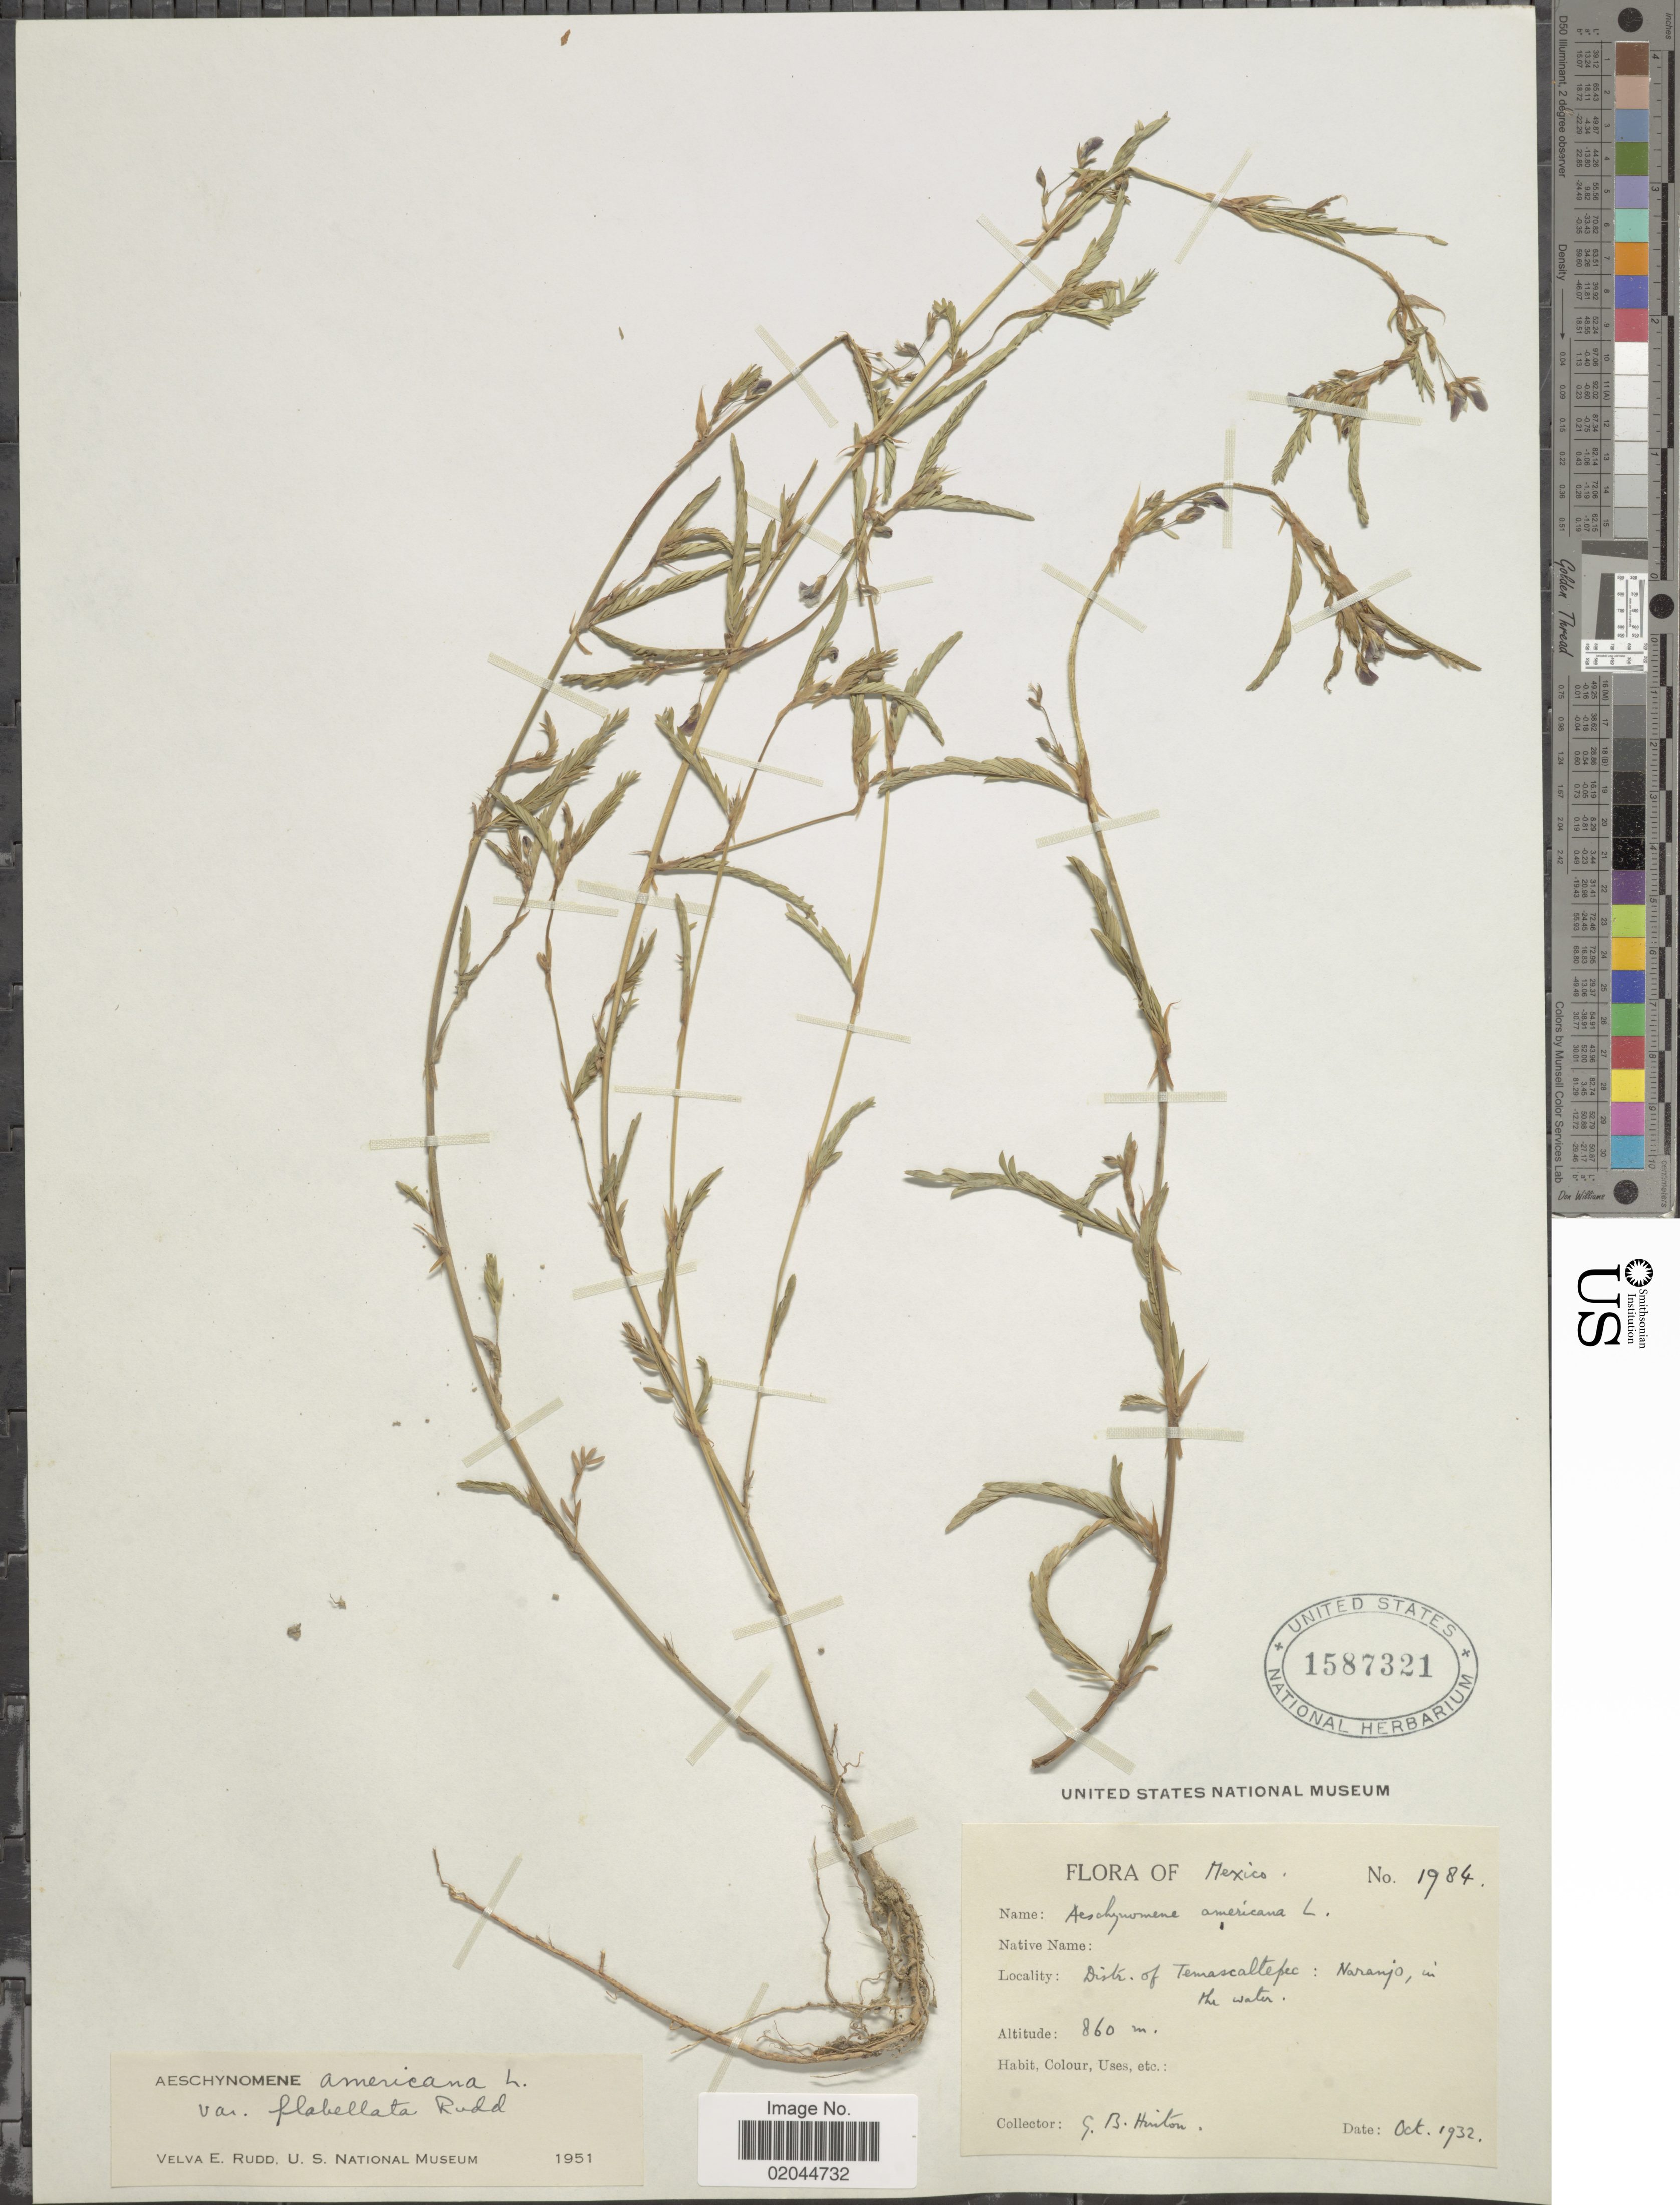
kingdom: Plantae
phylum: Tracheophyta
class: Magnoliopsida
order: Fabales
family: Fabaceae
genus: Aeschynomene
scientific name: Aeschynomene americana var. flabellata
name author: Rudd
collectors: G. B. Hinton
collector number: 1984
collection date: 1932-10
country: Mexico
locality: Distr. of Temascaltepec: Naranjo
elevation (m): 860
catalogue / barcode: US 1587321